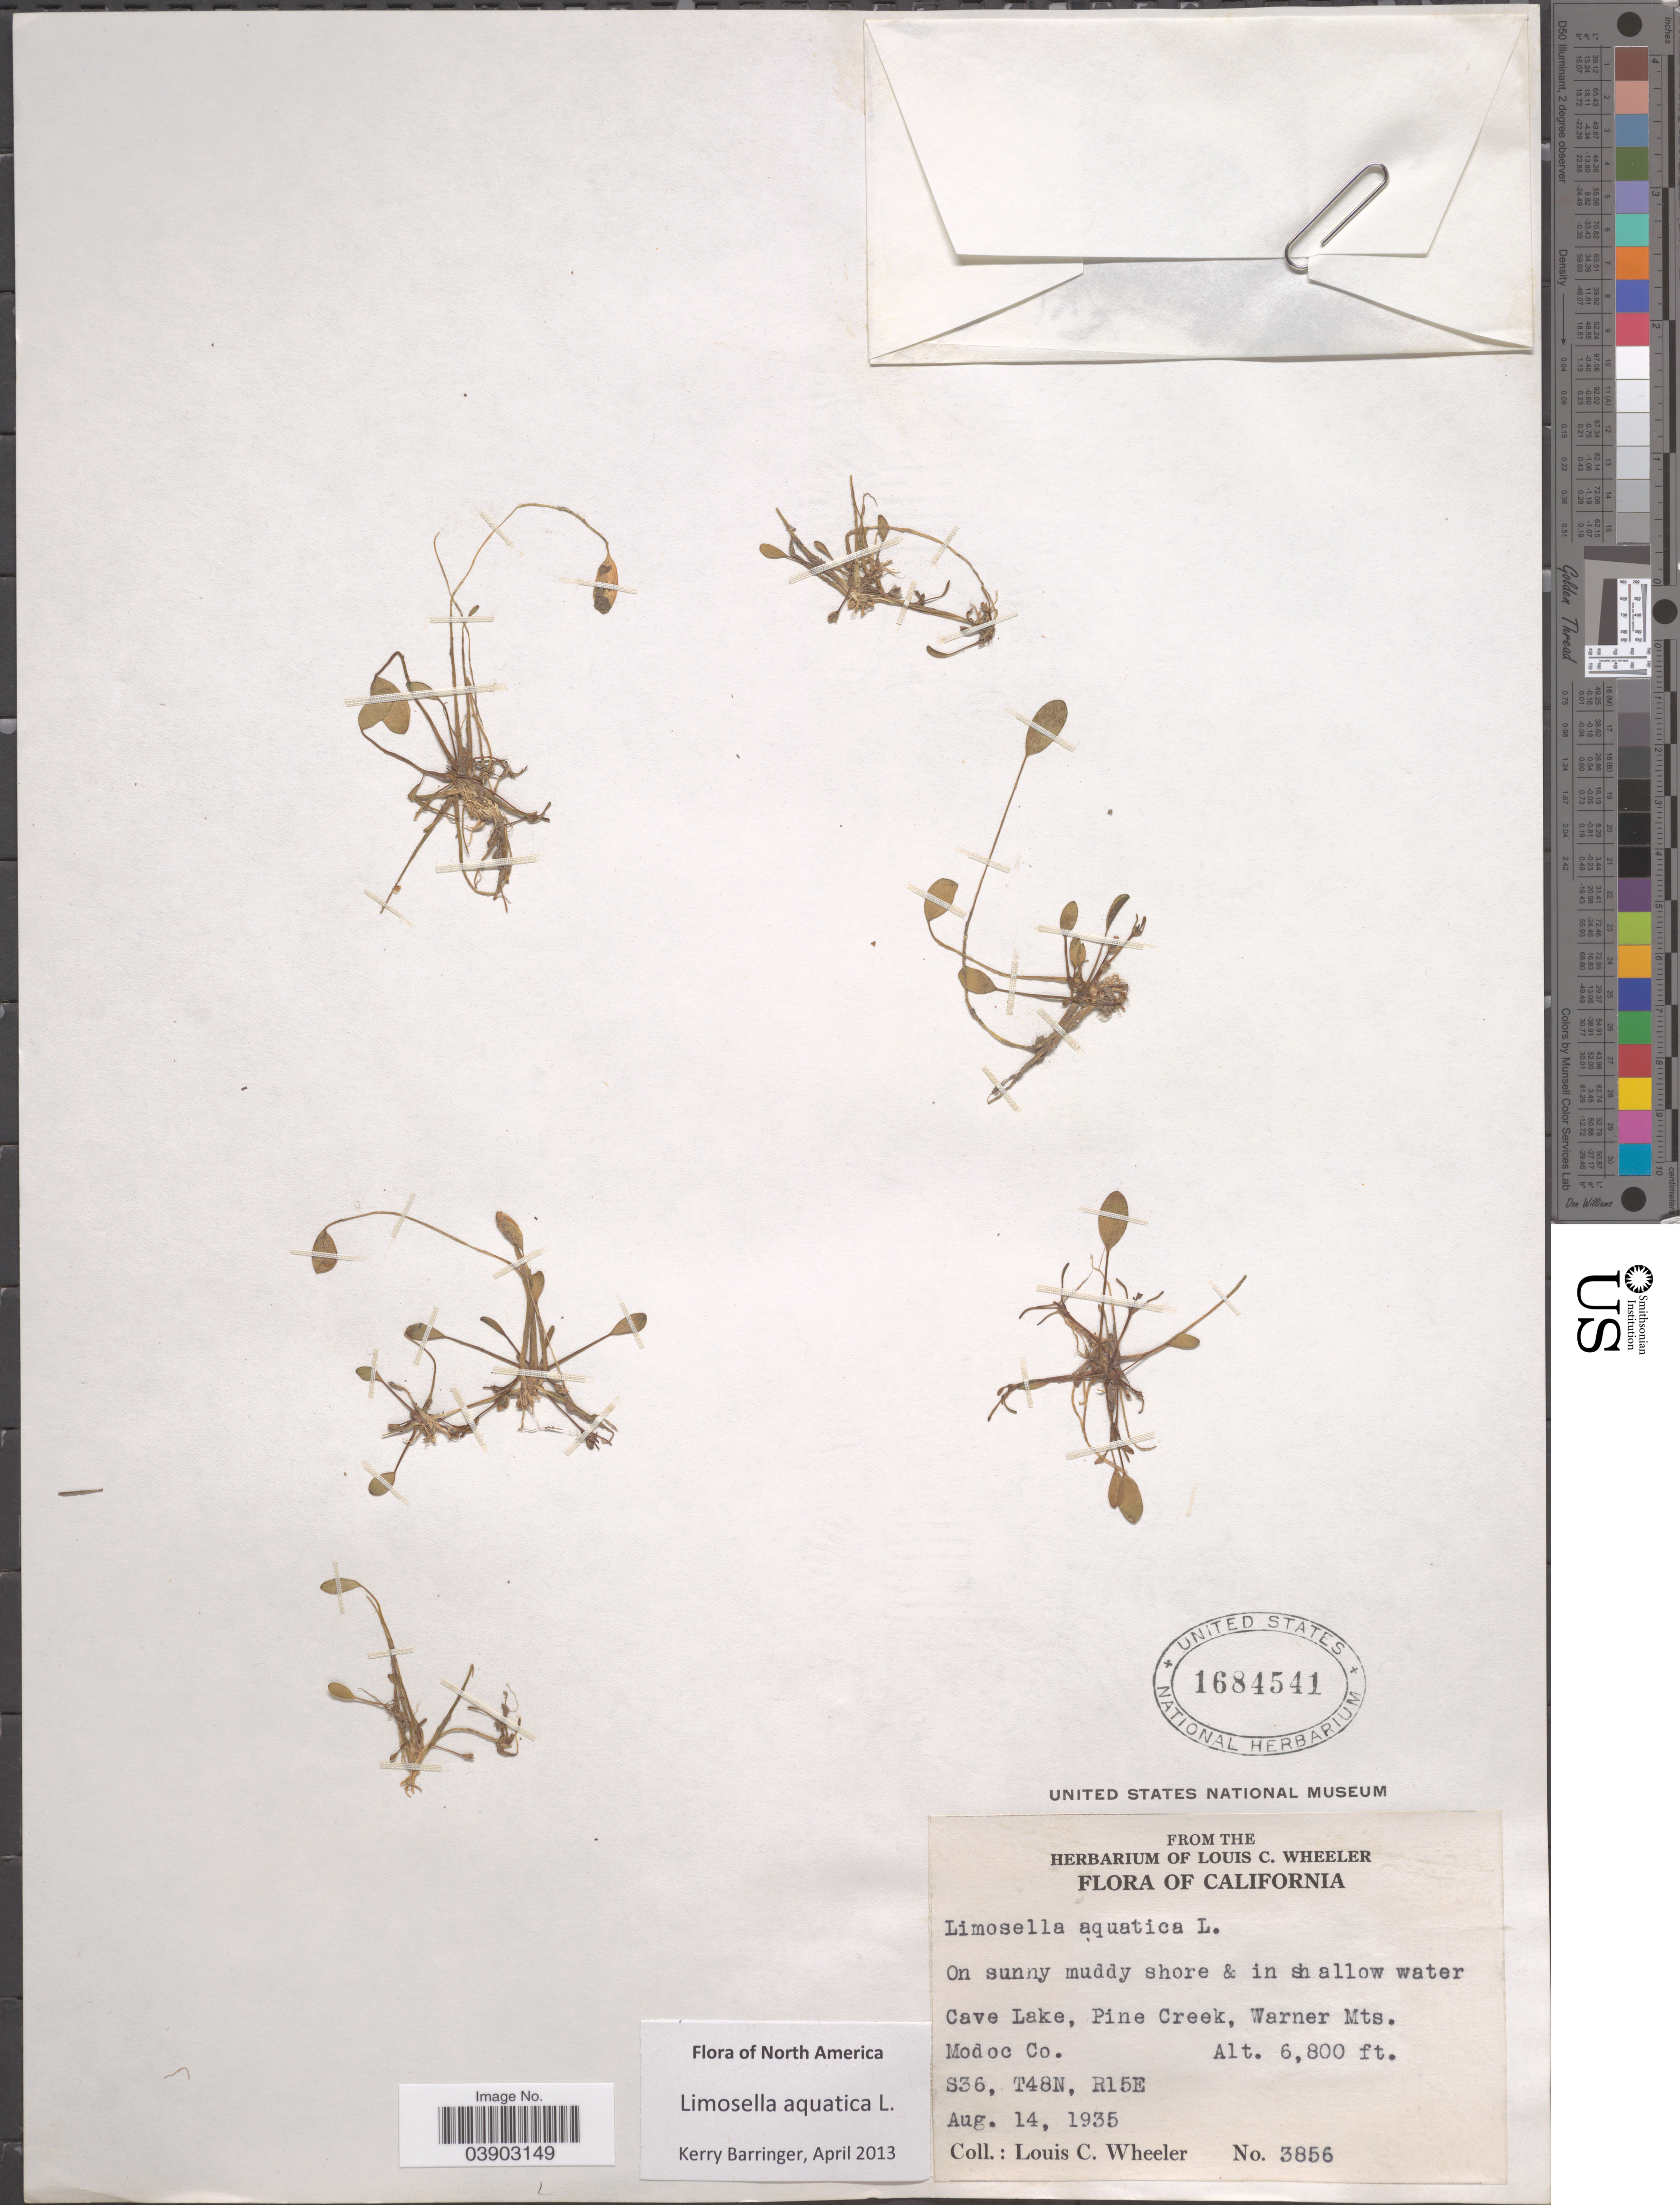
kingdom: Plantae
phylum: Tracheophyta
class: Magnoliopsida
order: Lamiales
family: Scrophulariaceae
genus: Limosella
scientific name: Limosella aquatica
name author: L.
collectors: L. C. Wheeler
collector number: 3856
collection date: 1935-08-14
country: United States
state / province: California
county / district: Modoc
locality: Cave Lake, Pine Creek, Warner Mts. Modoc Co. S36, T48N, R15E.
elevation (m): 2073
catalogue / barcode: US 1684541